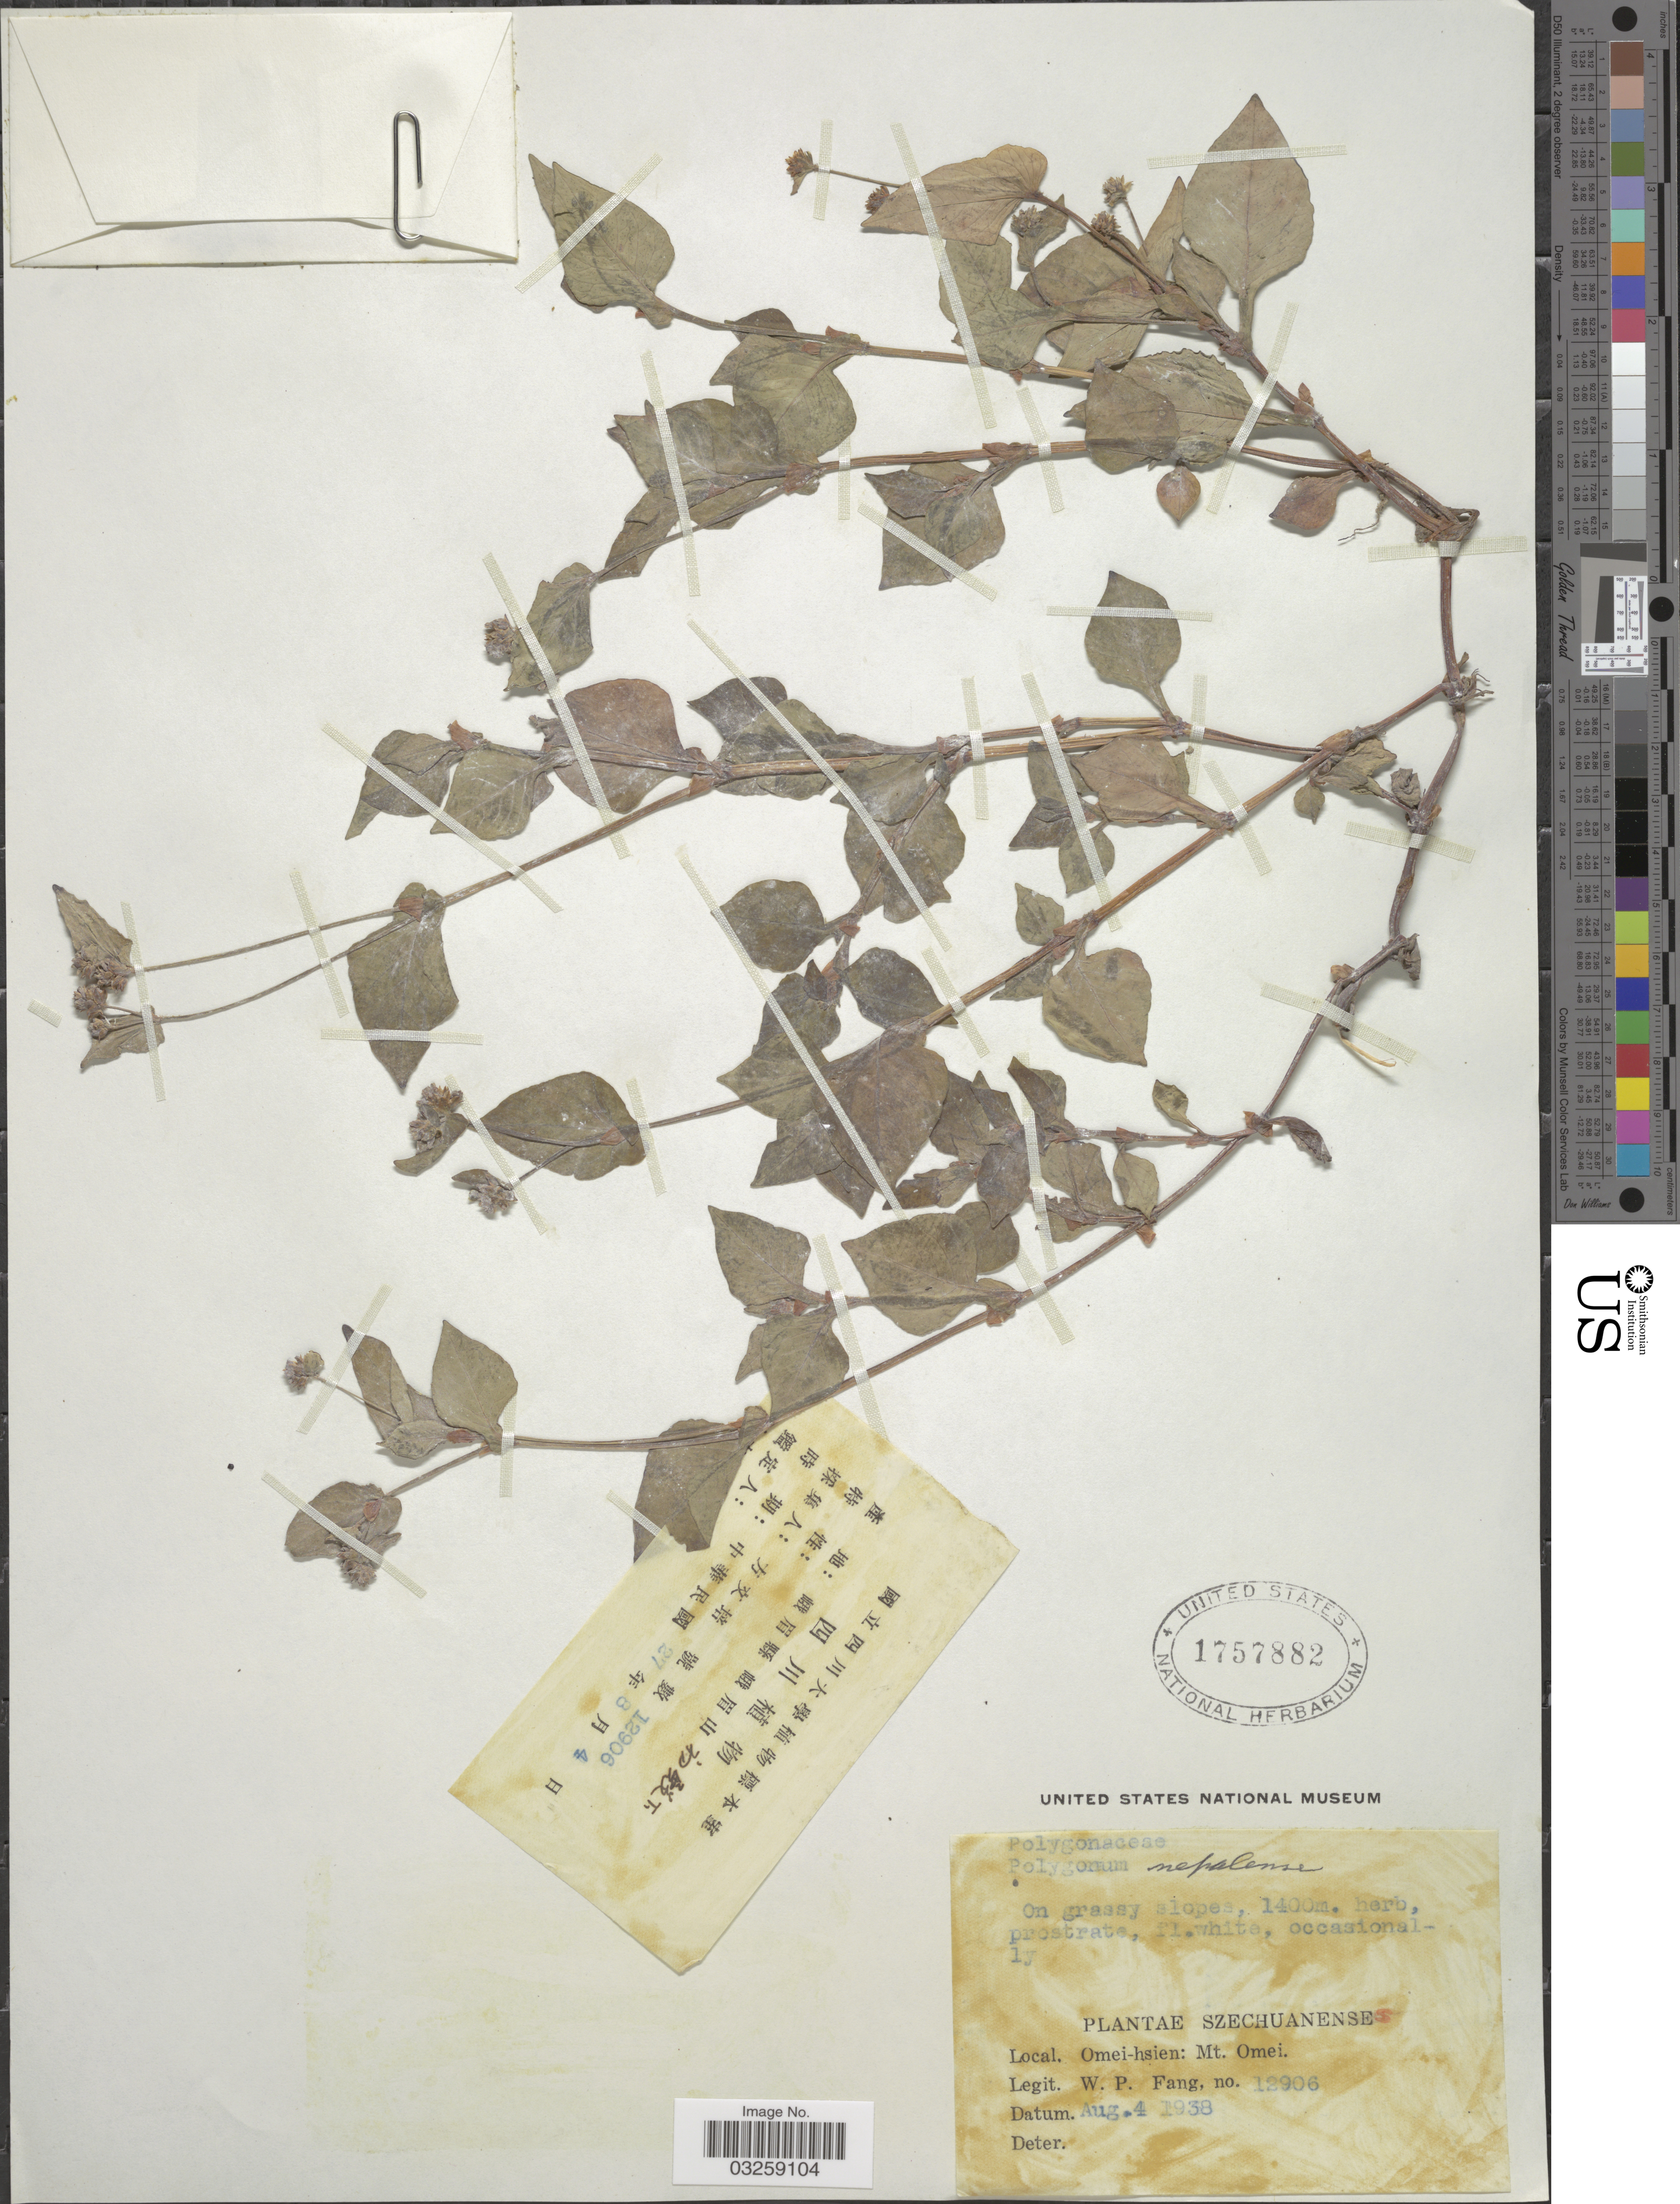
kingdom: Plantae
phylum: Tracheophyta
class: Magnoliopsida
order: Caryophyllales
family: Polygonaceae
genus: Polygonum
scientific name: Polygonum nepalense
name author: Meisn.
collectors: W. P. Fang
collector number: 12906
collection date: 1938-08-04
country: China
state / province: Sichuan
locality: Szechuanenses. Omei-hsien: Mt. Omei.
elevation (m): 1400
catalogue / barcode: US 1757882